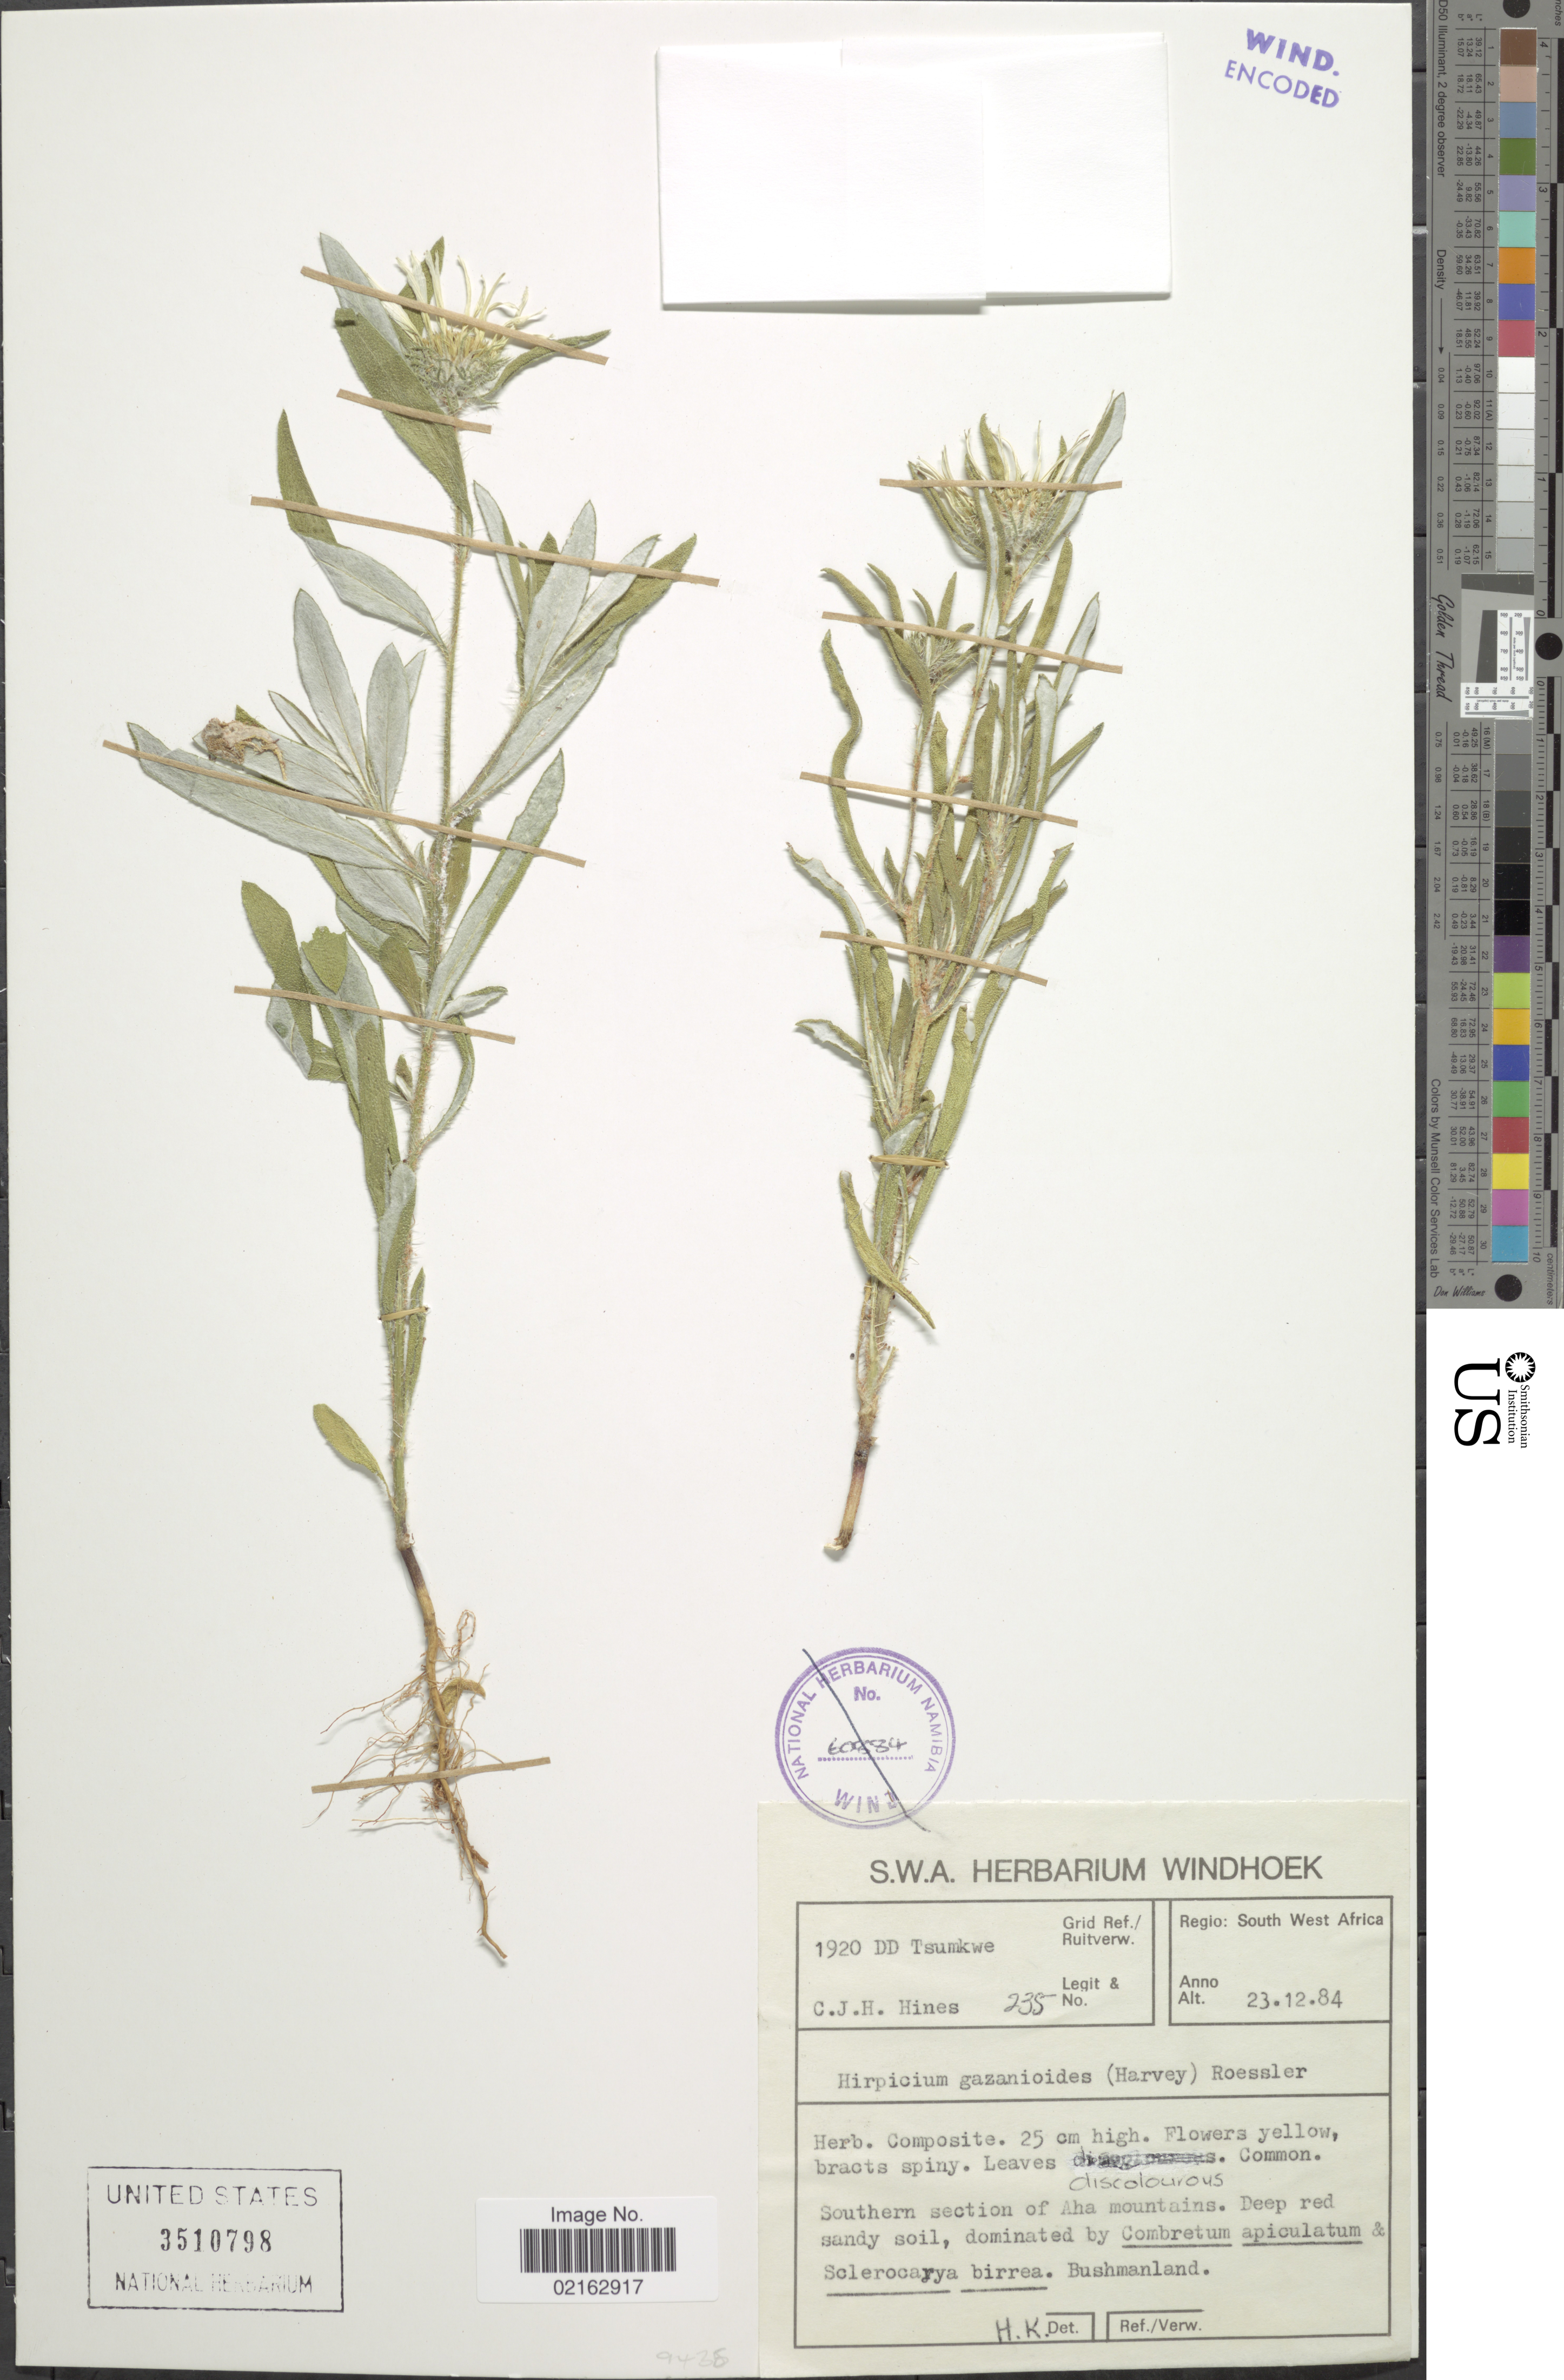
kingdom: Plantae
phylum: Tracheophyta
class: Magnoliopsida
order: Asterales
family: Asteraceae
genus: Gazania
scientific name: Gazania gazanioides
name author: (Harv.) Roessler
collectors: C. Hines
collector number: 235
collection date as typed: Transcribed d/m/y: 23/12/84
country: Namibia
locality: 1920 DD Tsumkwe. South West Africa. Southern section of Aha mountains.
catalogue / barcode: US 3510798